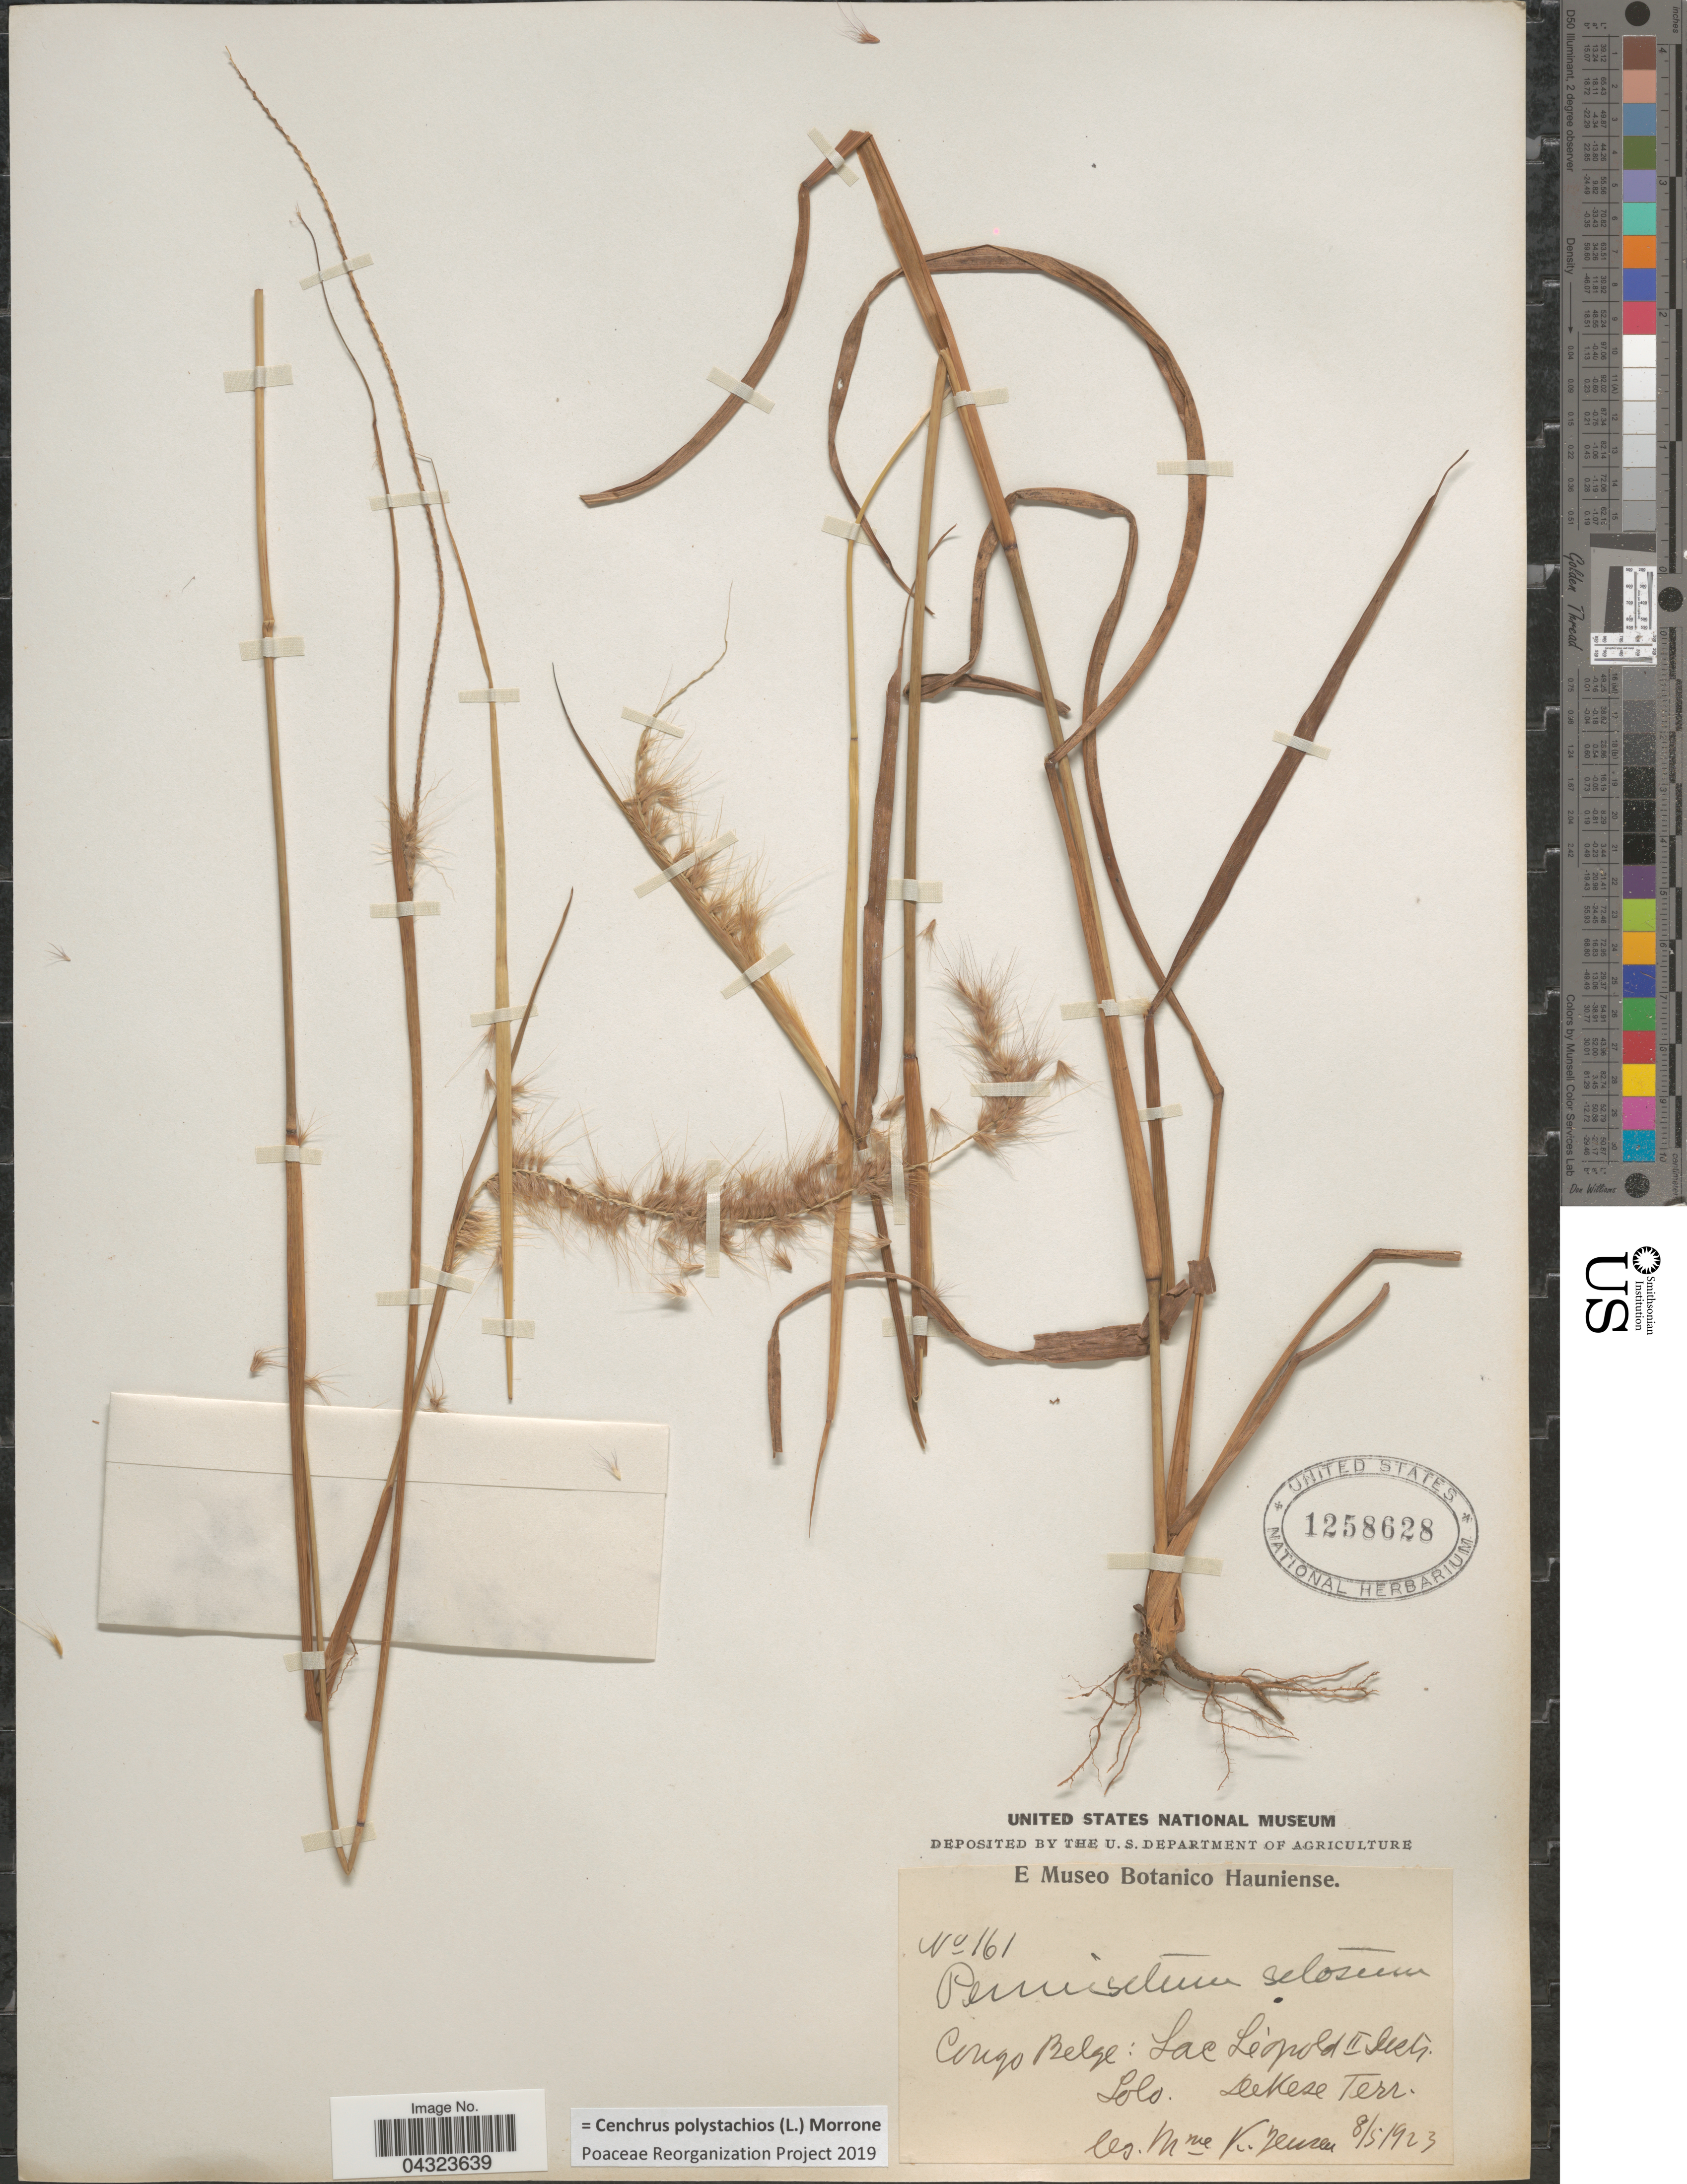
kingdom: Plantae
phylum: Tracheophyta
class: Liliopsida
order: Poales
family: Poaceae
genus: Cenchrus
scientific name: Cenchrus polystachios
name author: (L.) Morrone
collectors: K. B. Jensen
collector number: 161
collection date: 1923-05-08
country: Congo, Democratic Republic of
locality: Congo Belge: Lac Leopold II Distr. Lolo. DeKese Terr.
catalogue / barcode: US 1258628